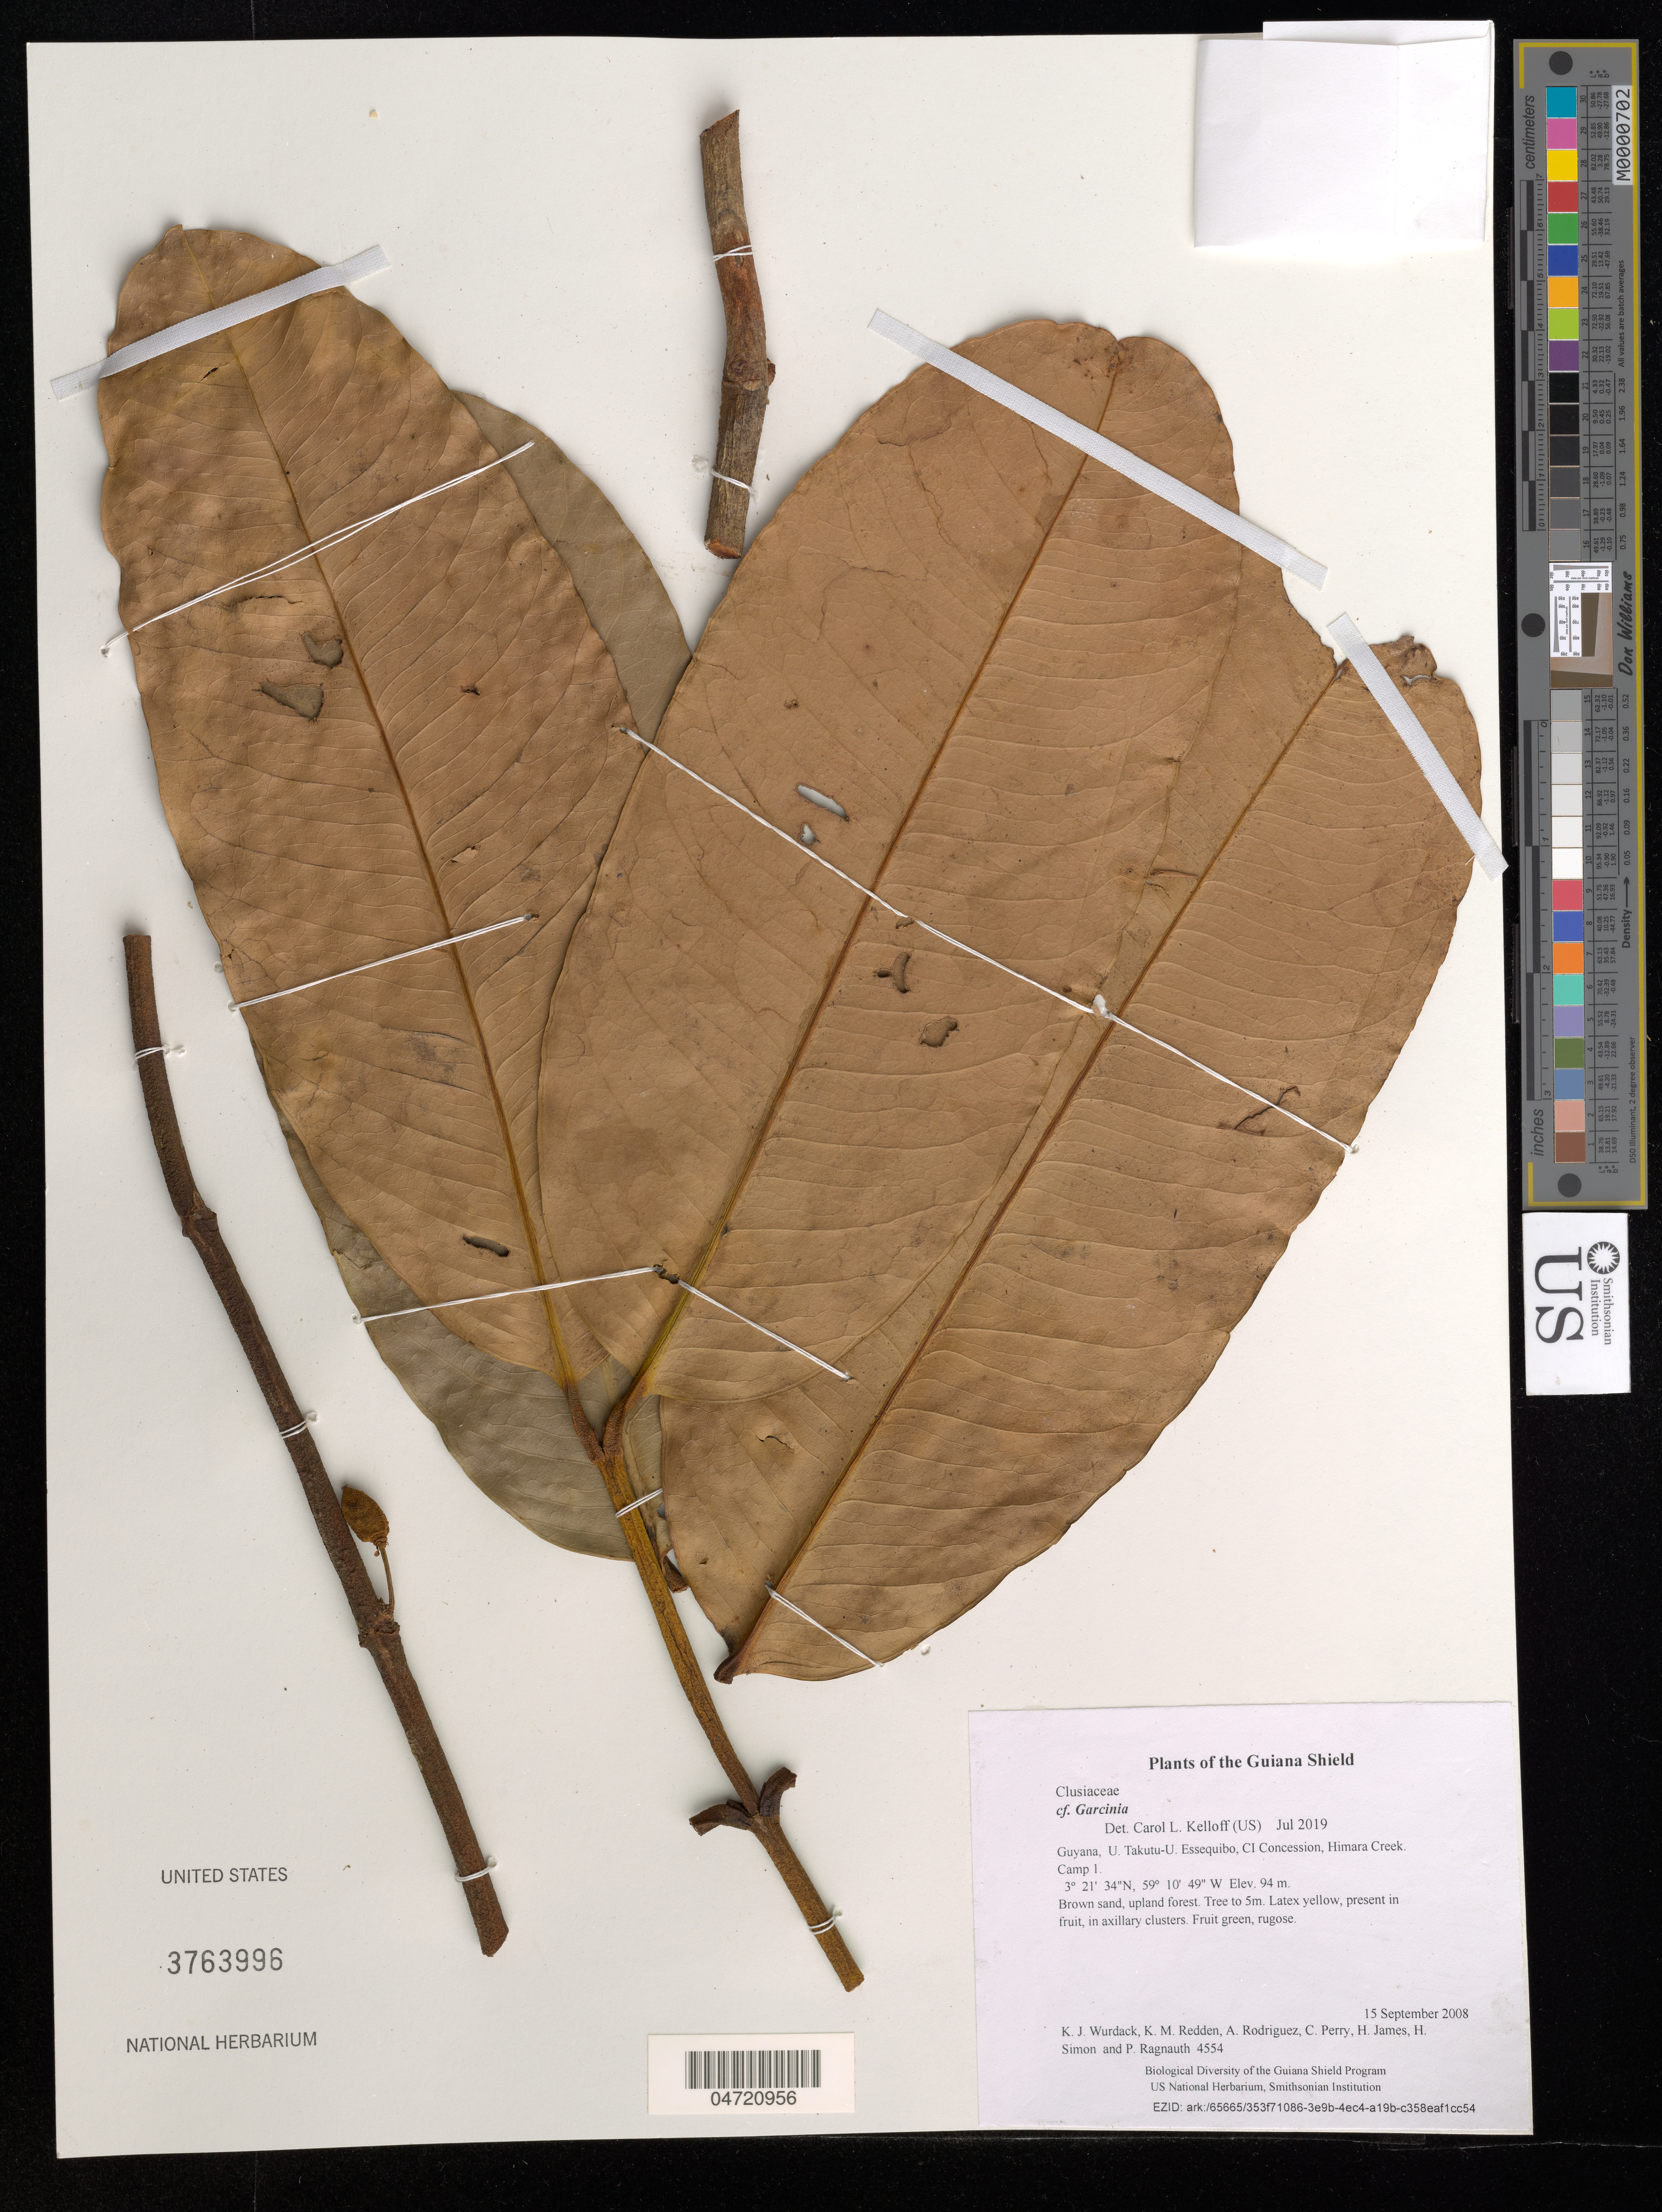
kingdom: Plantae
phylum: Tracheophyta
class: Magnoliopsida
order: Malpighiales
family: Clusiaceae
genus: Garcinia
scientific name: Garcinia sp.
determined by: Kelloff, Carol L., (US), Smithsonian Institution - National Museum of Natural History (UNITED STATES)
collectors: K. Wurdack, K. M. Redden, A. Rodriguez, C. Perry, H. James, H. Simon & P. Ragnauth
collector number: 4554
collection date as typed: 15 September 2008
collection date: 2008-09-15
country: Guyana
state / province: U. Takutu-U. Essequibo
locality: CI Concession, Himara Creek. Camp 1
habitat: Brown sand, upland forest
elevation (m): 94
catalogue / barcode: US 3763996